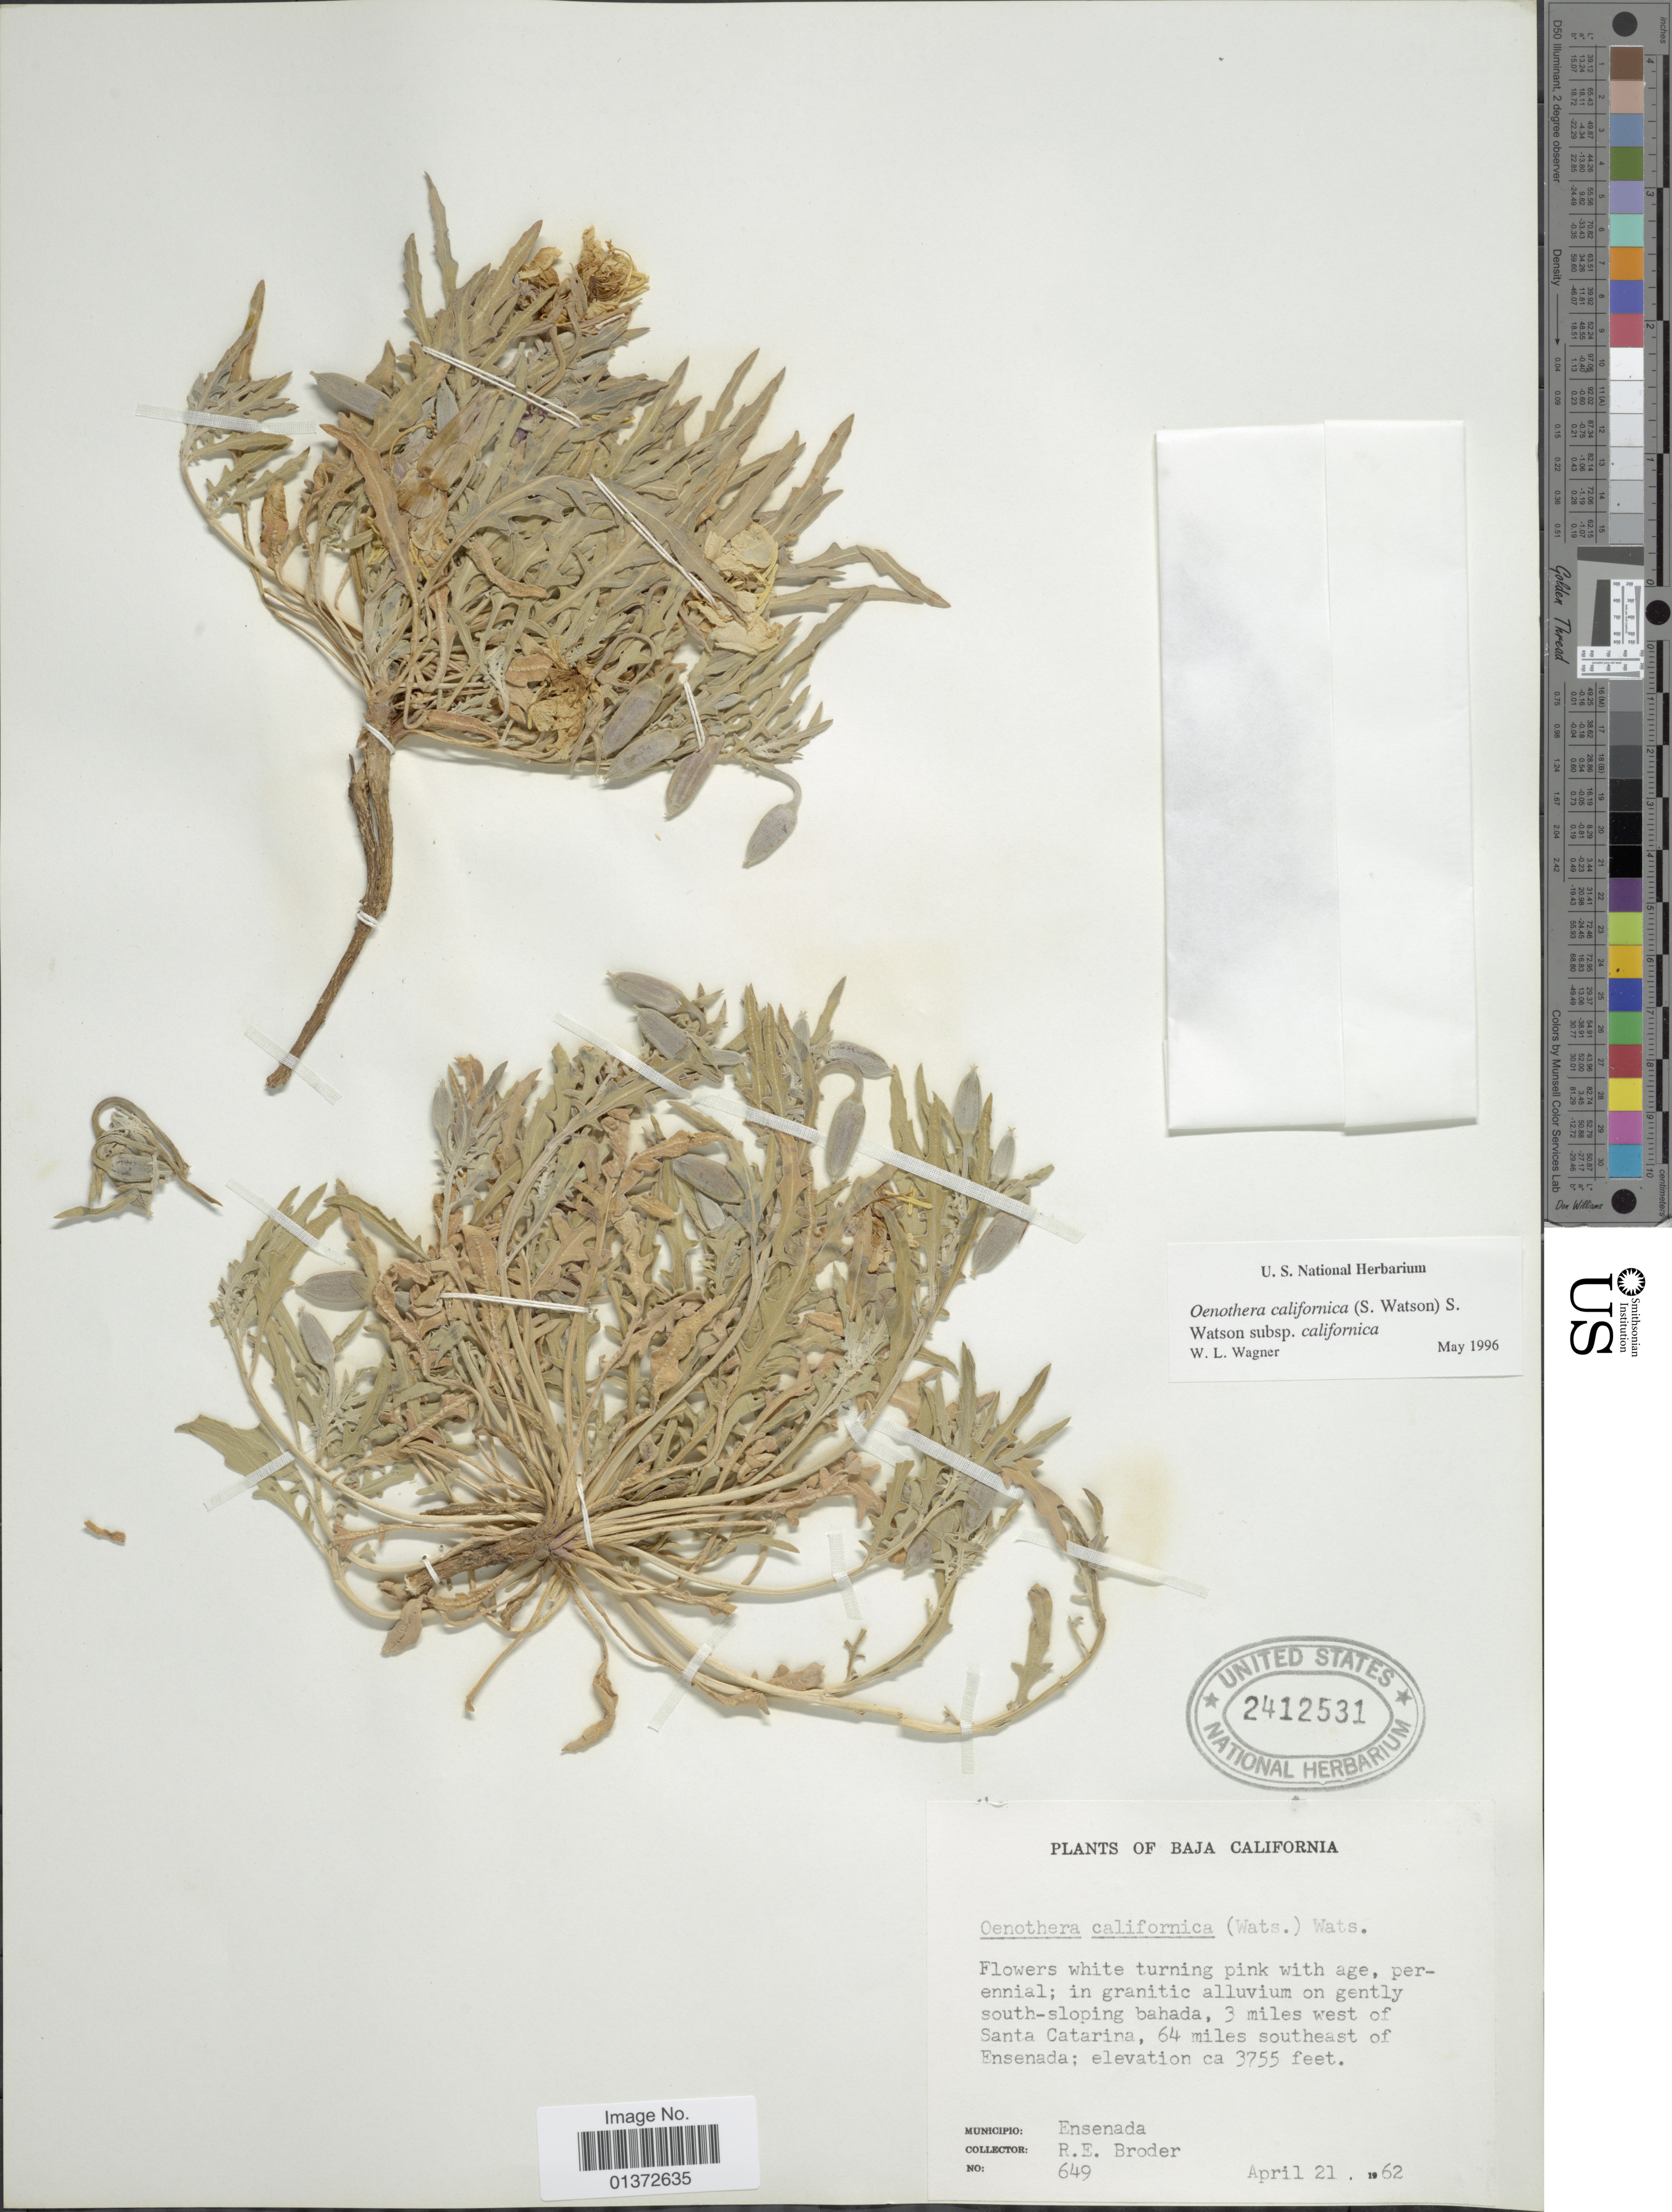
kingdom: Plantae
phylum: Tracheophyta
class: Magnoliopsida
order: Myrtales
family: Onagraceae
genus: Oenothera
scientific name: Oenothera avita subsp. californica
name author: (S. Watson) W.L. Wagner & Gandhi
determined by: Wagner, W. L., (BOT), Smithsonian Institution - National Museum of Natural History (UNITED STATES)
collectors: R. Broder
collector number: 649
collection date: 1962-04-21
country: Mexico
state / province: Baja California Norte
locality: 3 miles west of Santa Catarina, 64 miles southeast of Ensenada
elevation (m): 1145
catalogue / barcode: US 2412531